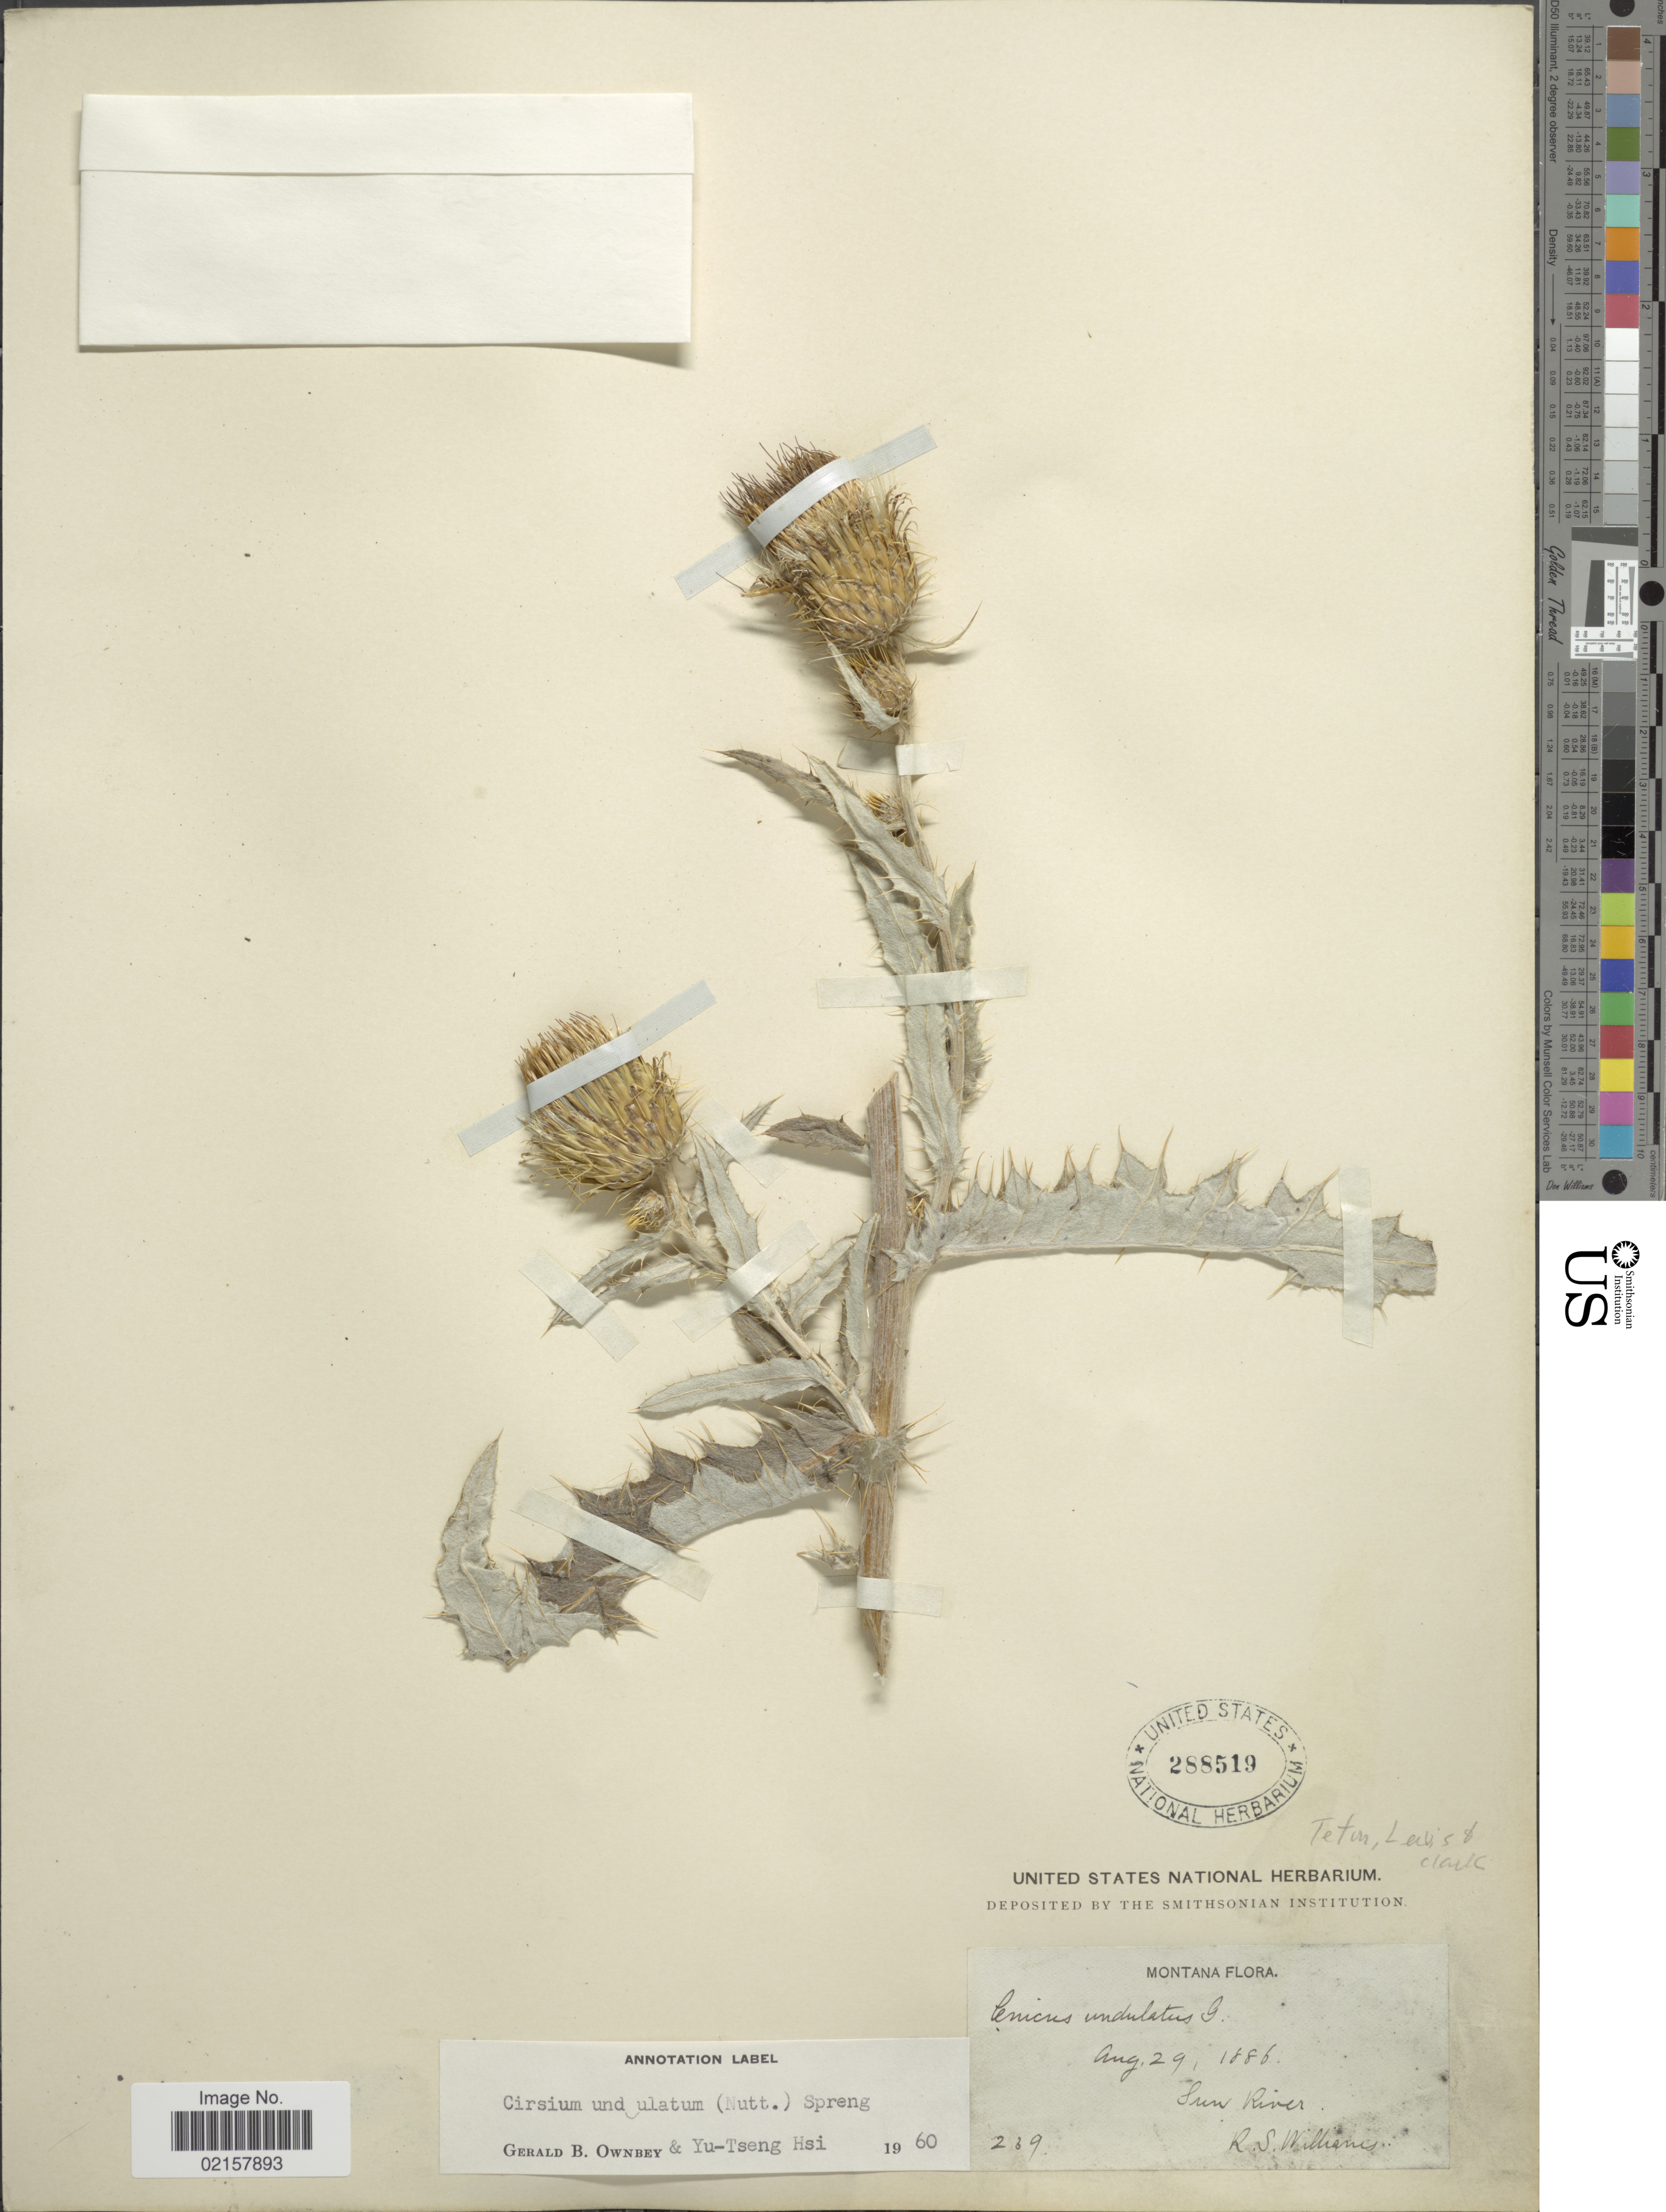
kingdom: Plantae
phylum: Tracheophyta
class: Magnoliopsida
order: Asterales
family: Asteraceae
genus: Cirsium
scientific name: Cirsium undulatum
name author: (Nutt.) Spreng.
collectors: R. S. Williams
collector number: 219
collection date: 1886-08-29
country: United States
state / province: Montana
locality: Teton, Sun River.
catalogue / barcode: US 288519